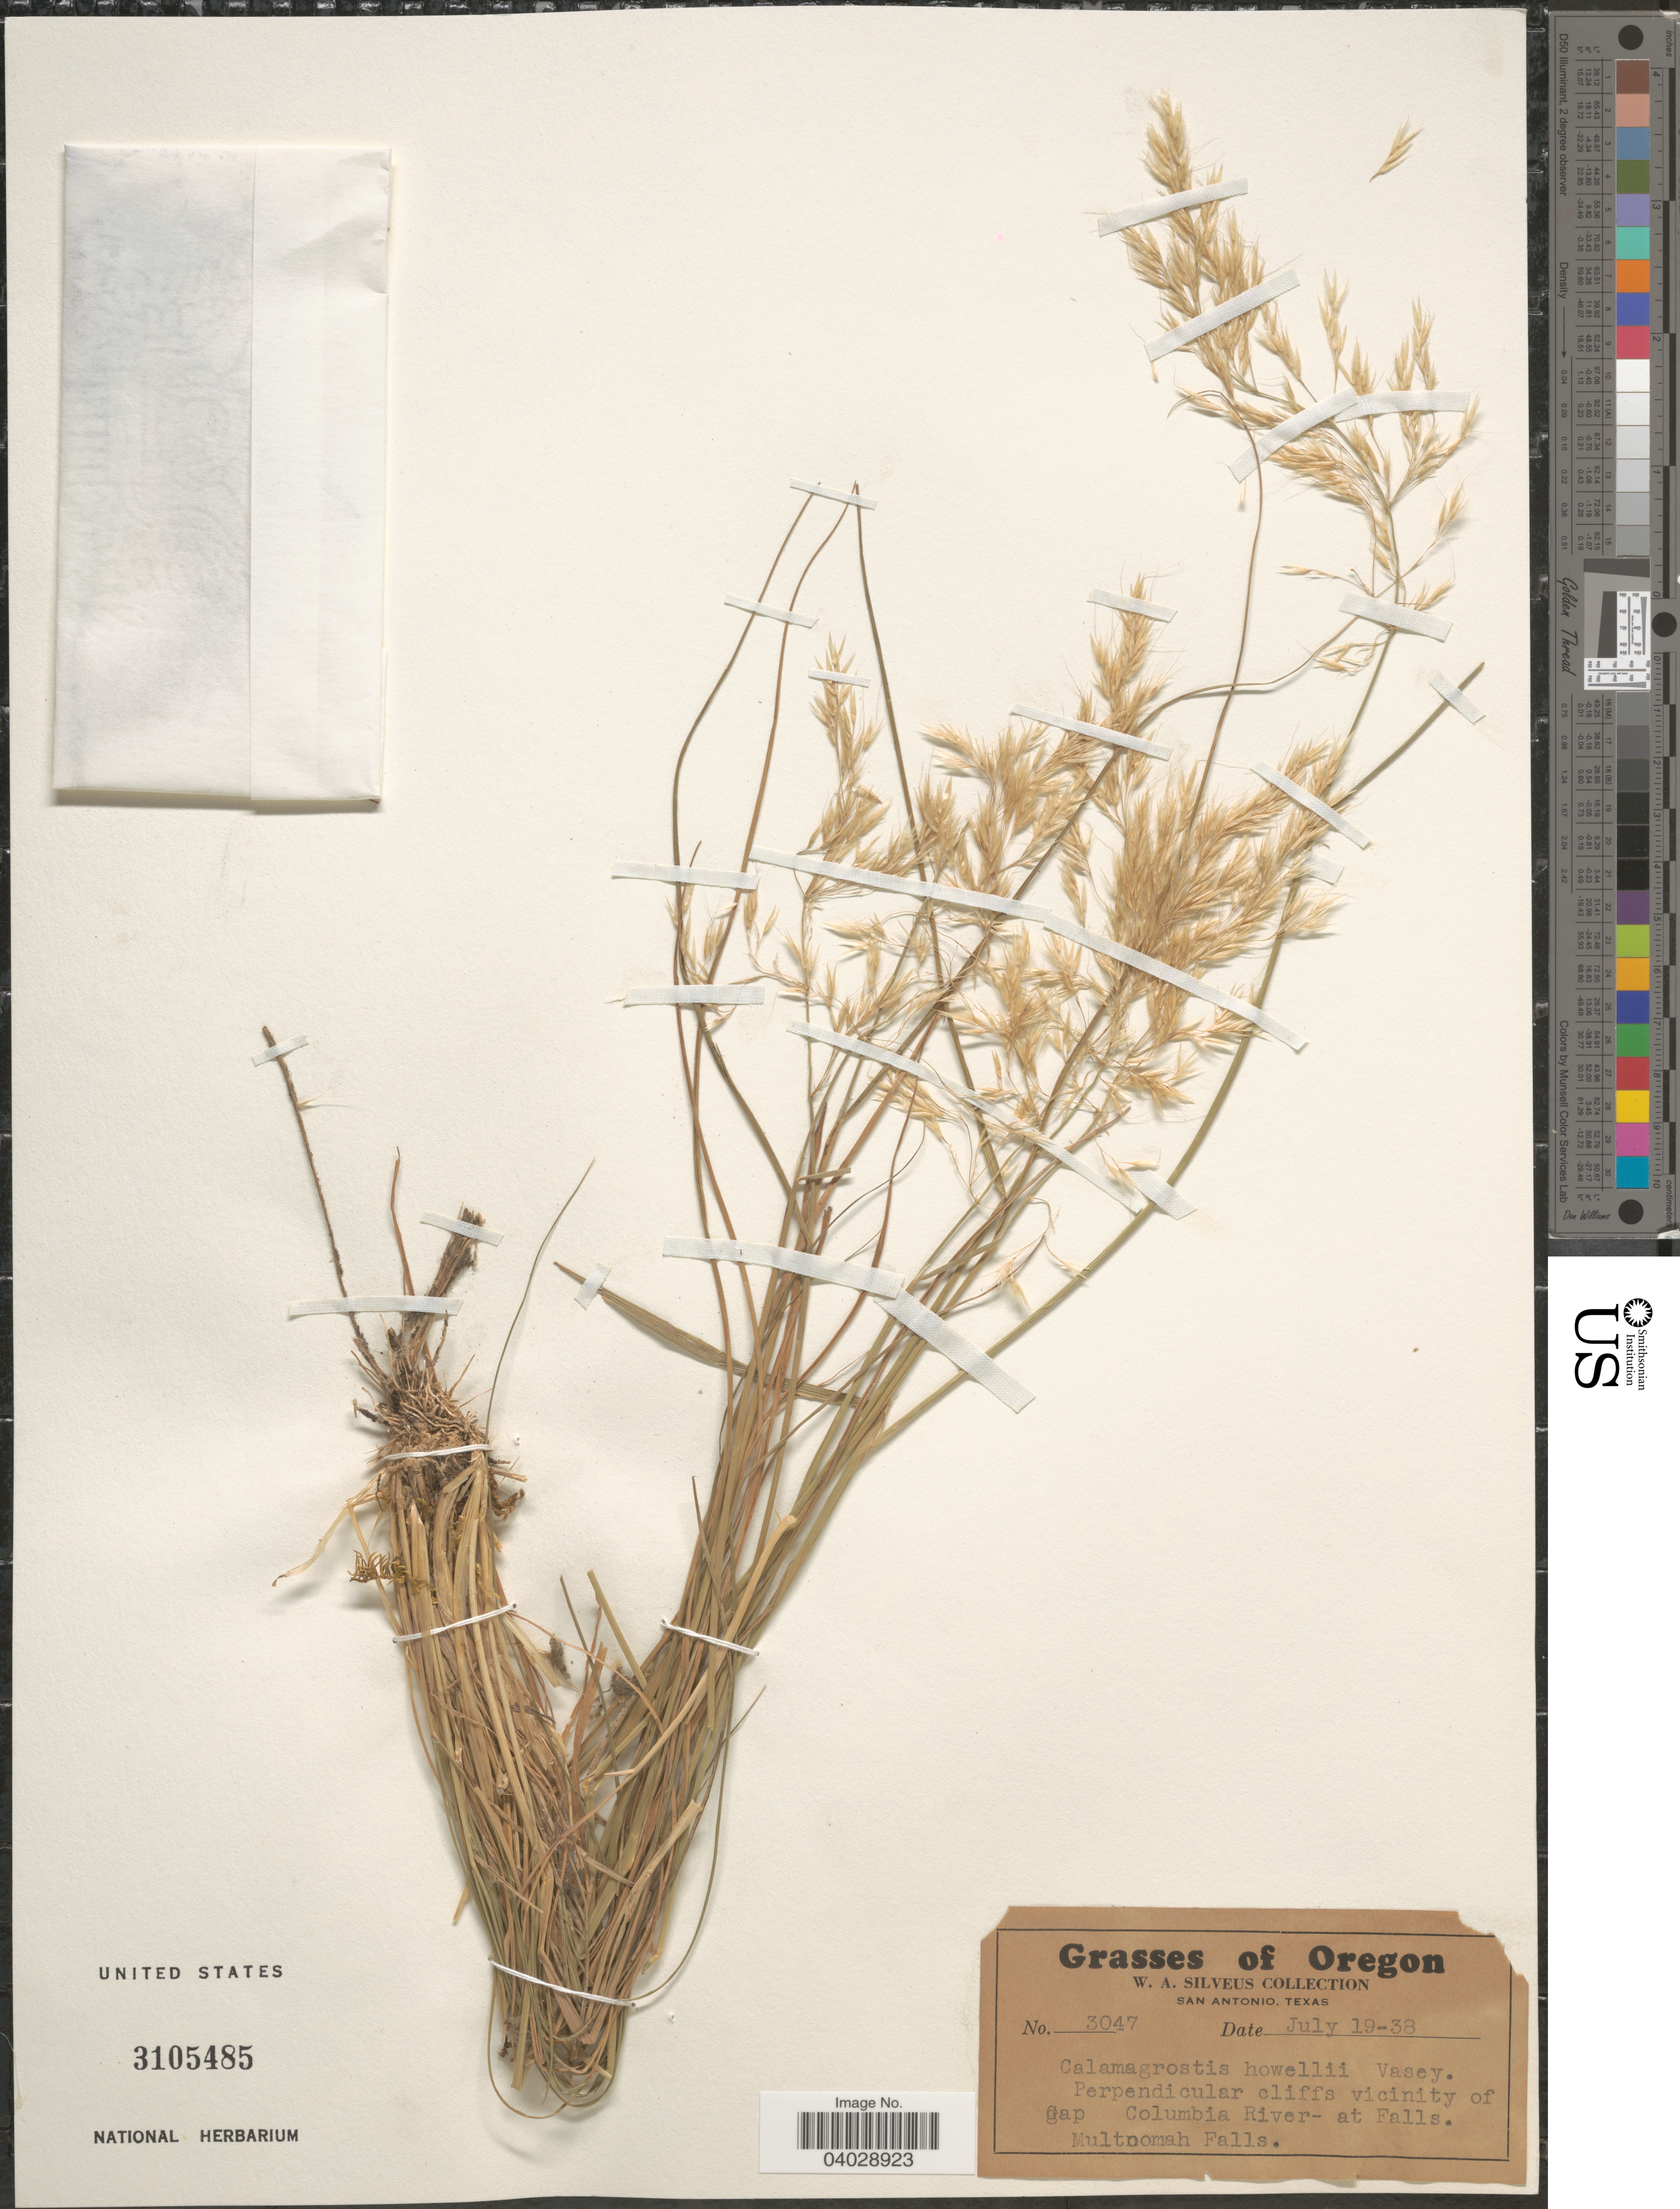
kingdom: Plantae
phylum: Tracheophyta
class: Liliopsida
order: Poales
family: Poaceae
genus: Calamagrostis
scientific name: Calamagrostis howellii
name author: Vasey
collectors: W. Silveus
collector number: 3047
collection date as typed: Transcribed d/m/y: 19/7/38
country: United States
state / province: Oregon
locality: Perpendicular cliffs vicinity of Gap Columbia River- at Falls. Multnomah Falls.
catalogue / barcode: US 3105485